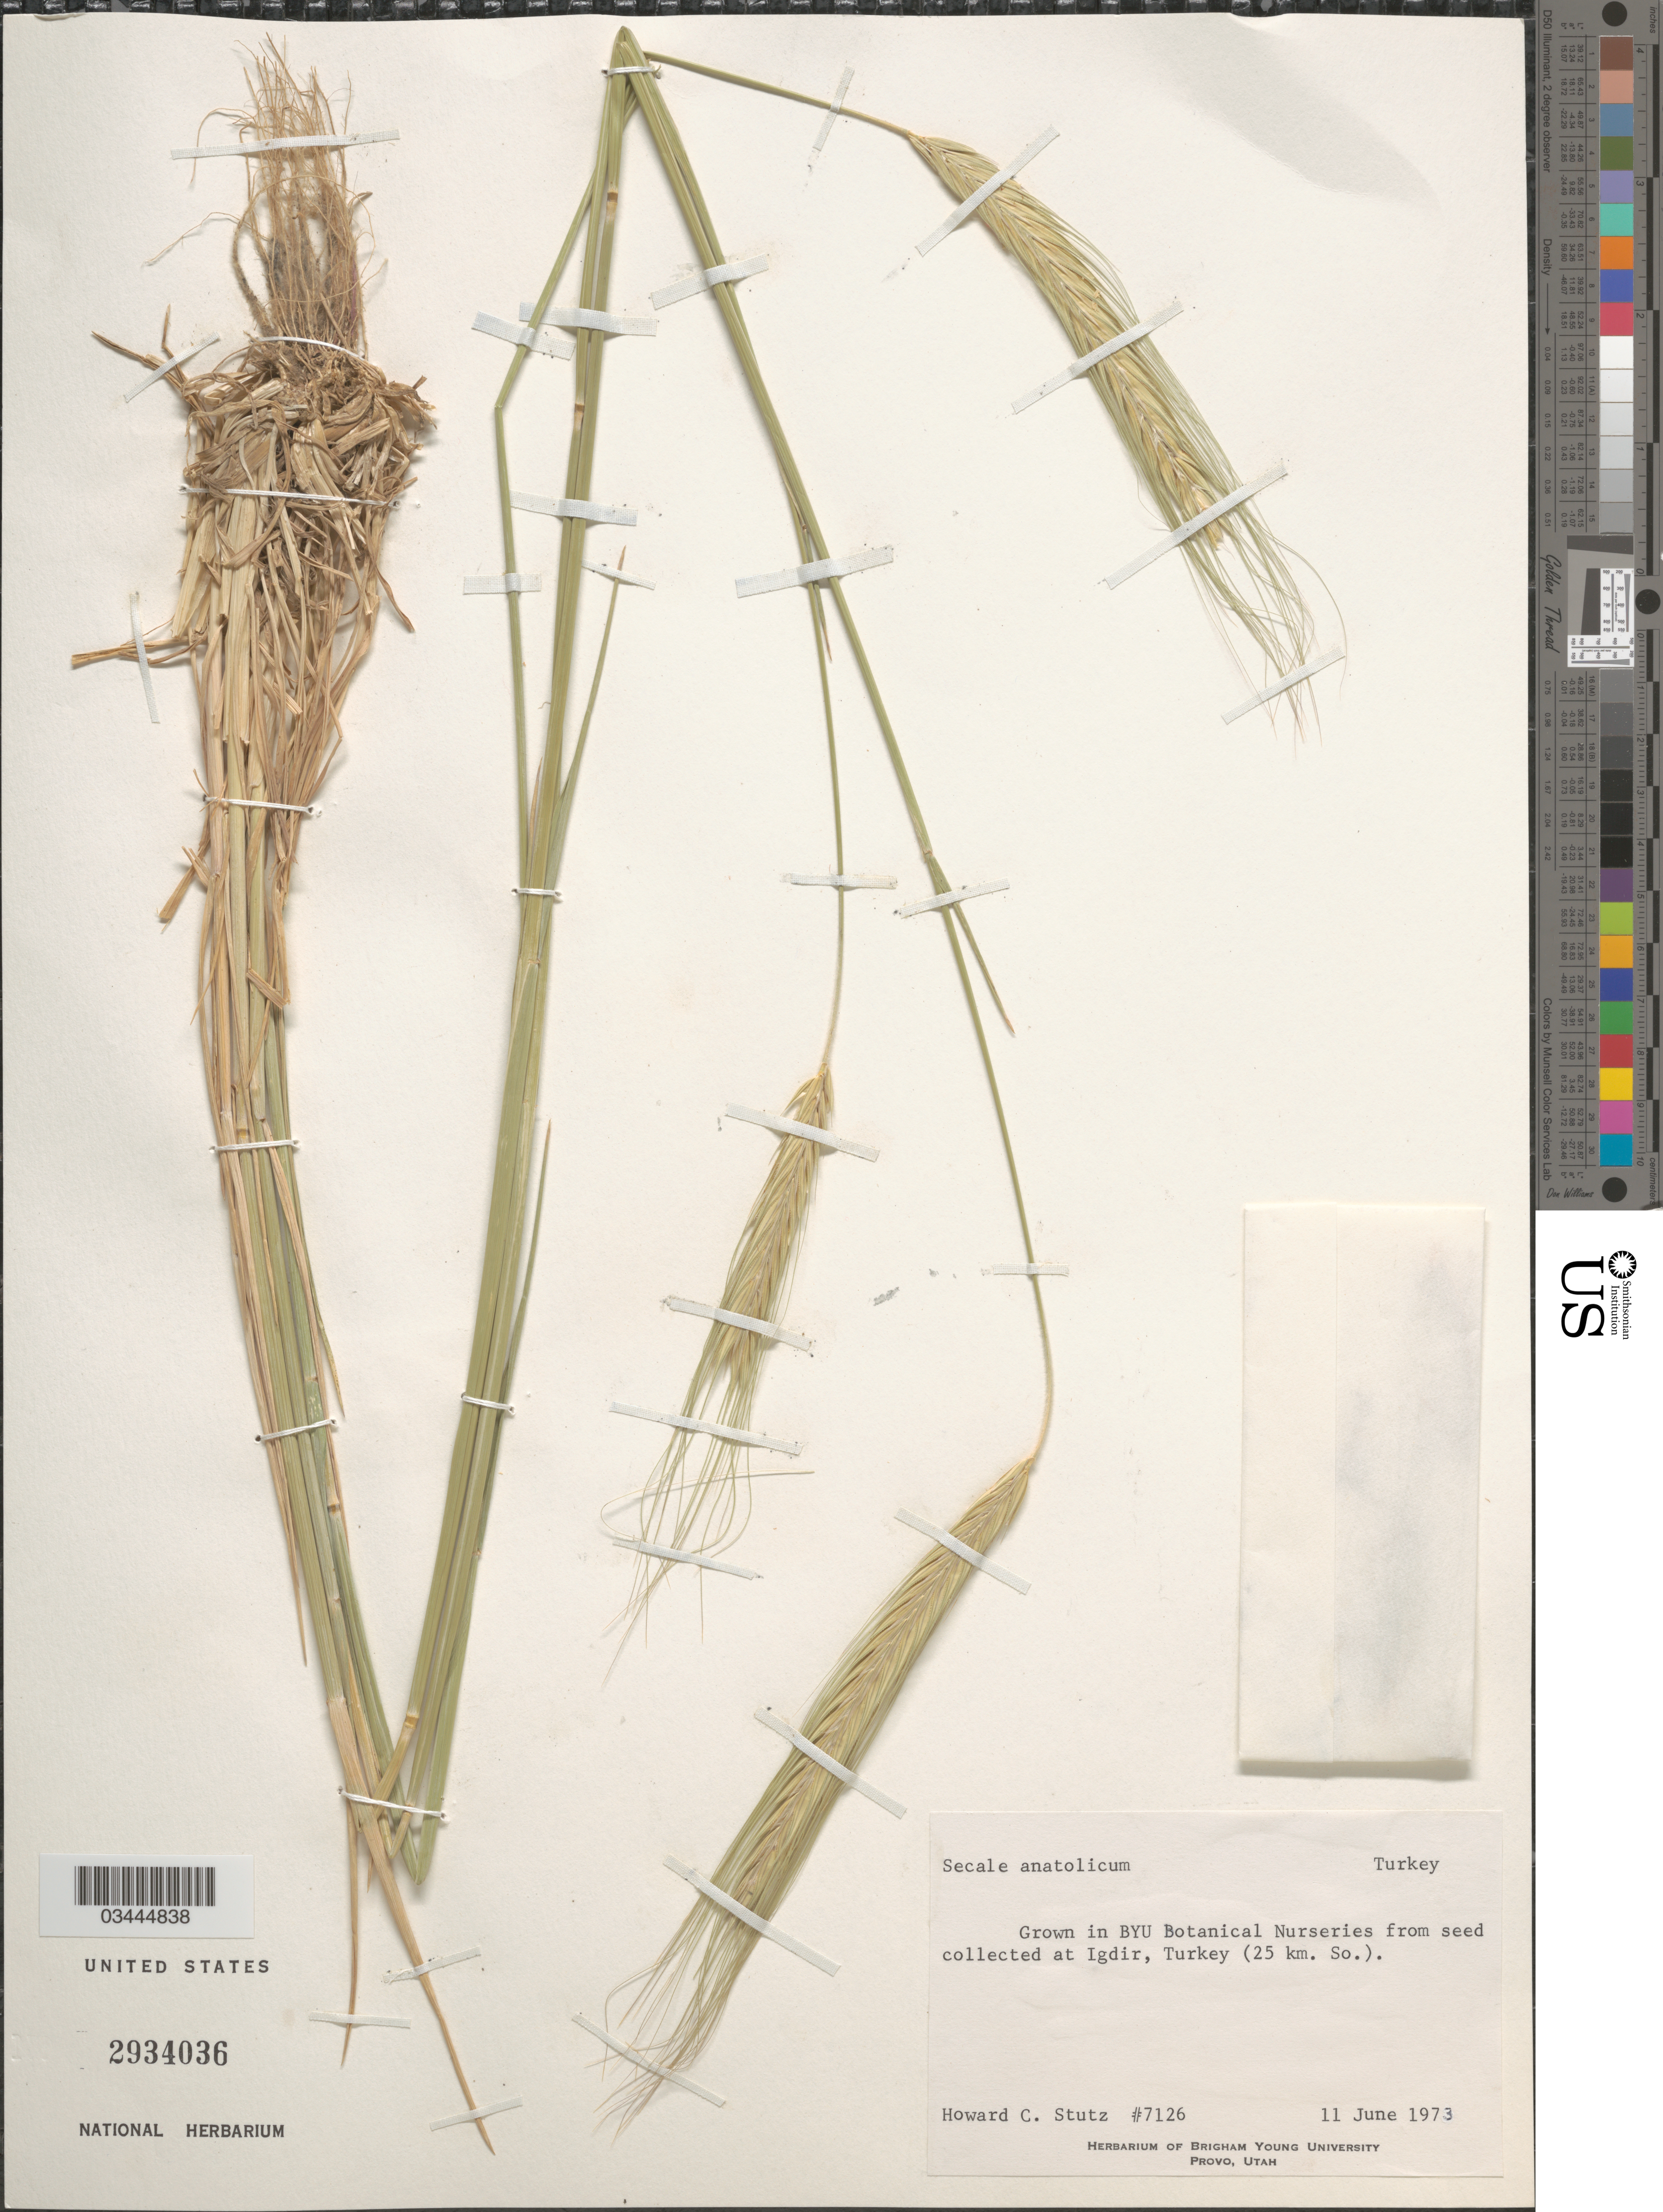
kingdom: Plantae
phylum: Tracheophyta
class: Liliopsida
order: Poales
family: Poaceae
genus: Secale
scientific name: Secale anatolicum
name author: Boiss.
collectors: H. Stutz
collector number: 7126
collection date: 1973-06-11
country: United States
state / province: Utah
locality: In BYU Botanical Nurseries.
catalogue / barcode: US 2934036